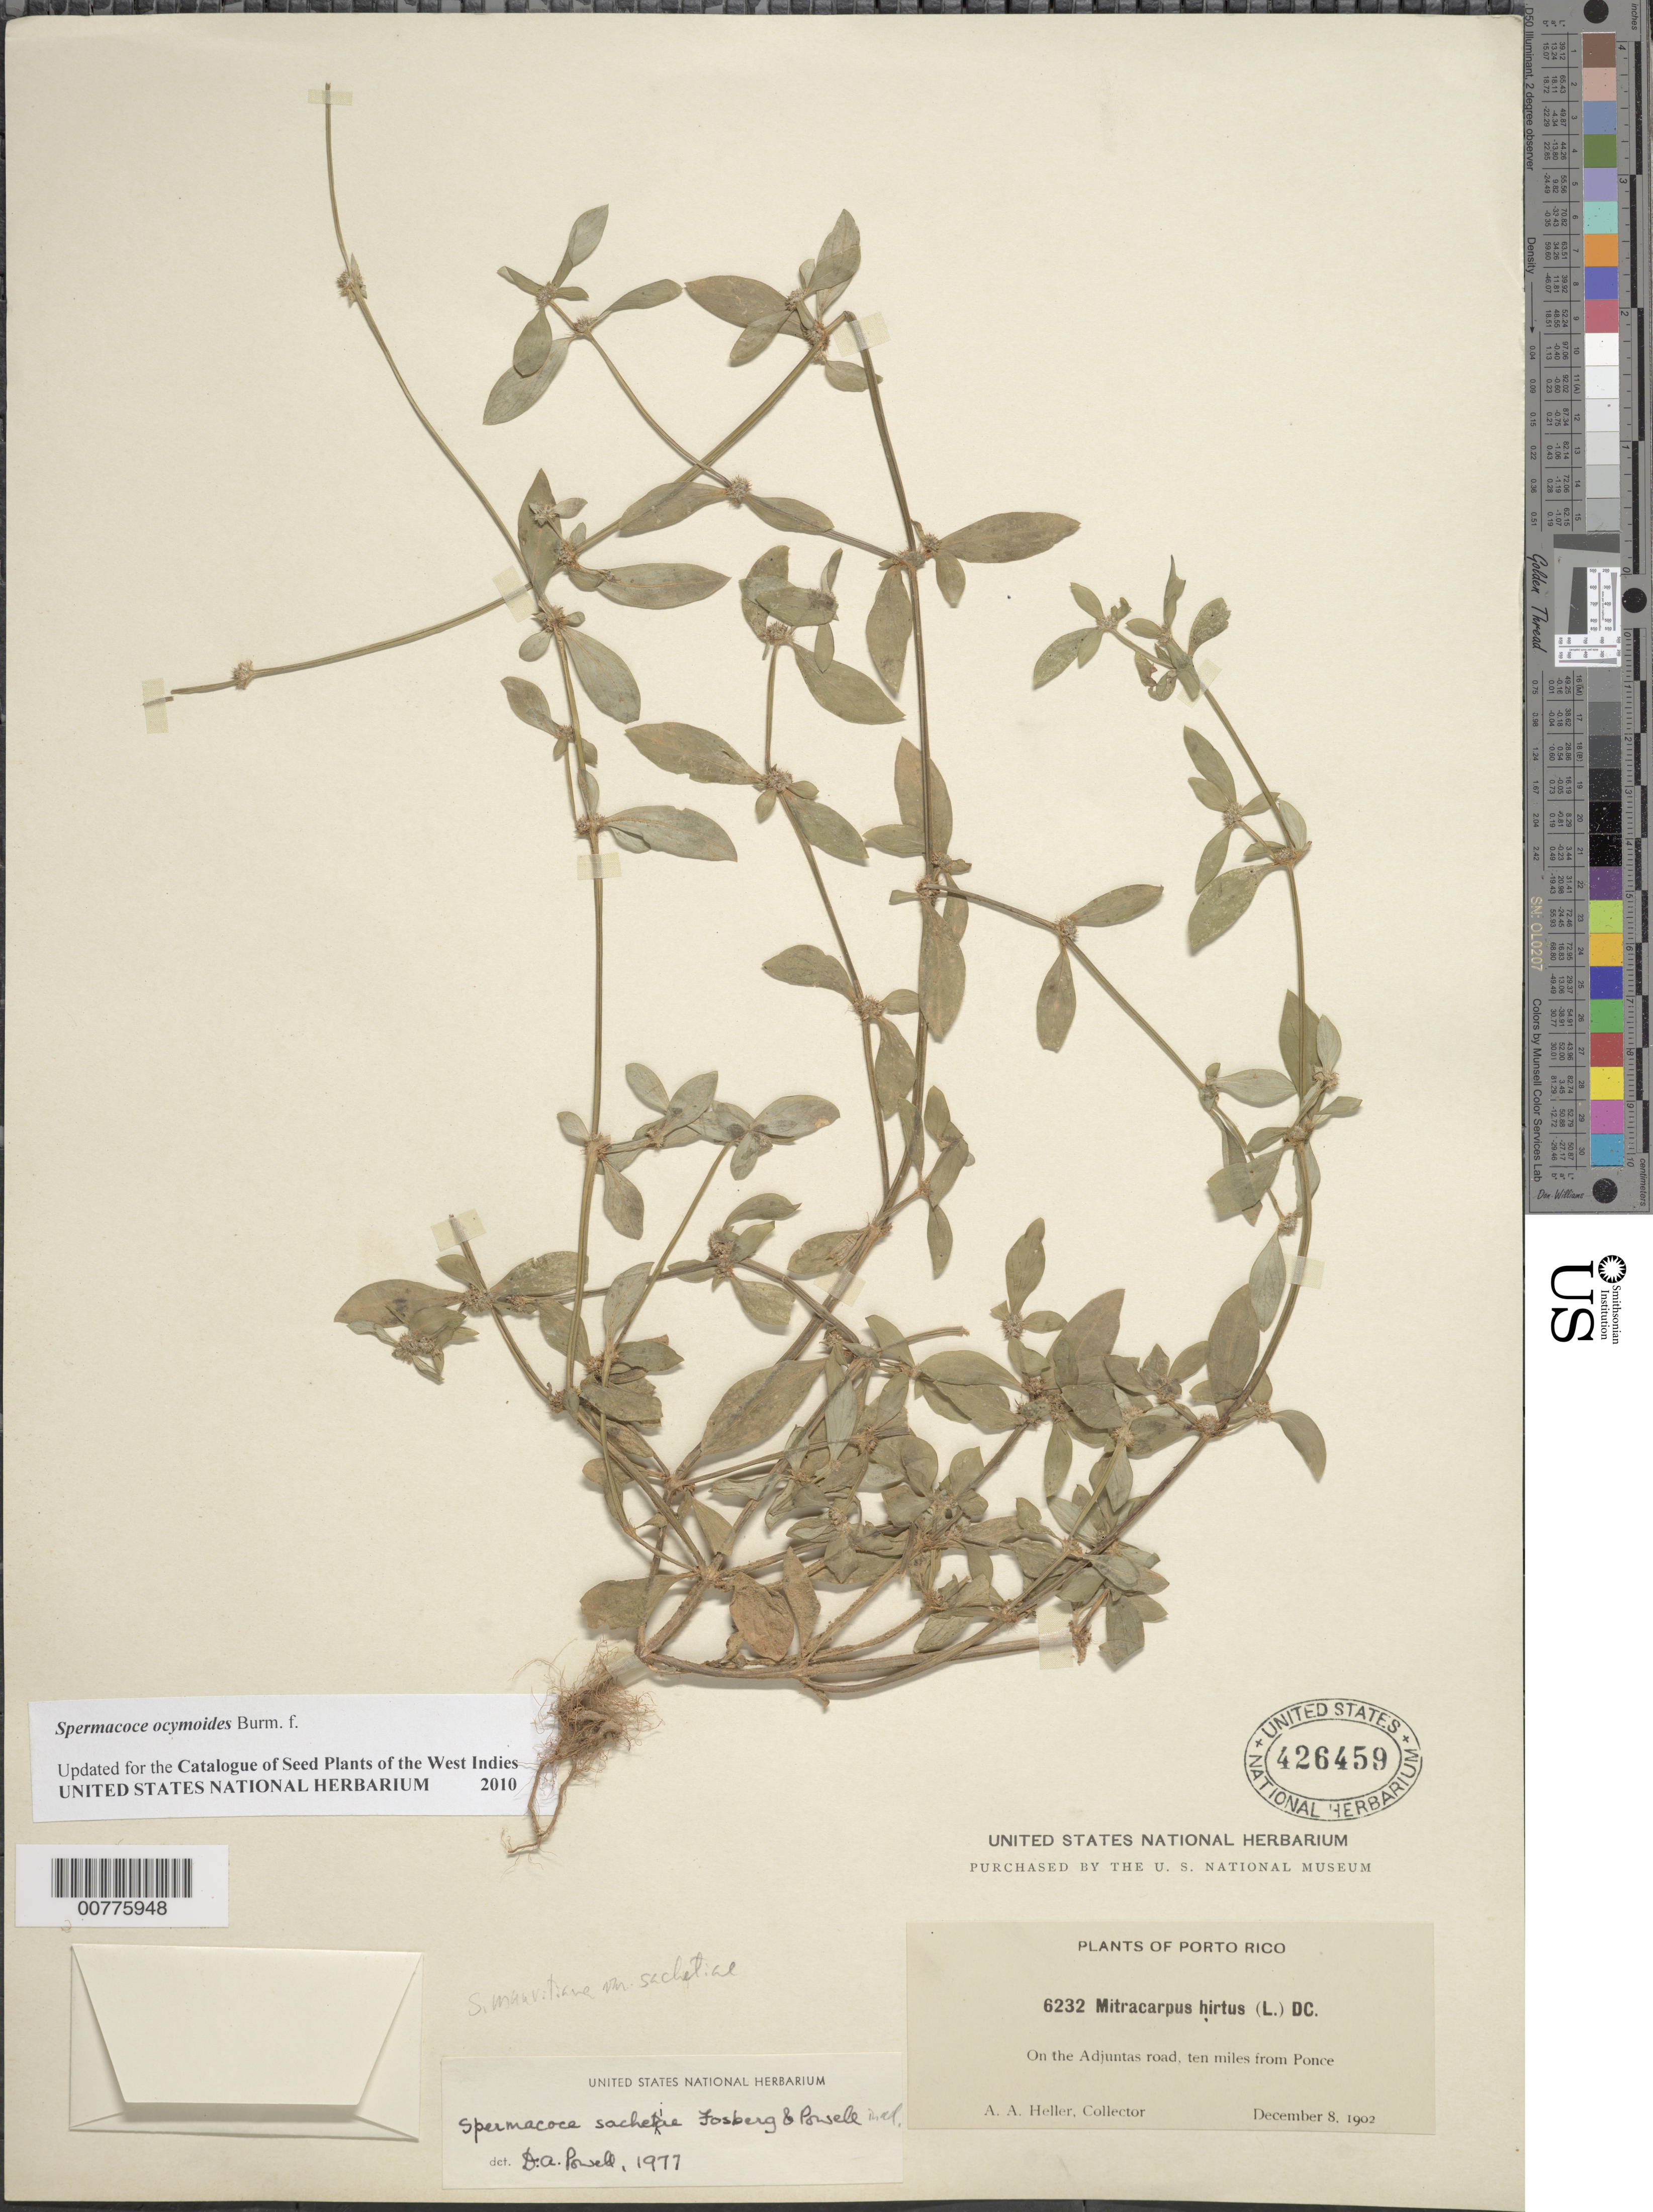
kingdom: Plantae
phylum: Tracheophyta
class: Magnoliopsida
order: Gentianales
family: Rubiaceae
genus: Spermacoce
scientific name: Spermacoce ocymoides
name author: Burm. f.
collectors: A. A. Heller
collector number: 6232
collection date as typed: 08 Dec 1902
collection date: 1902-12-08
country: Puerto Rico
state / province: Ponce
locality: On the Adjuntas road, ten miles from Ponce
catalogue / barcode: US 426459